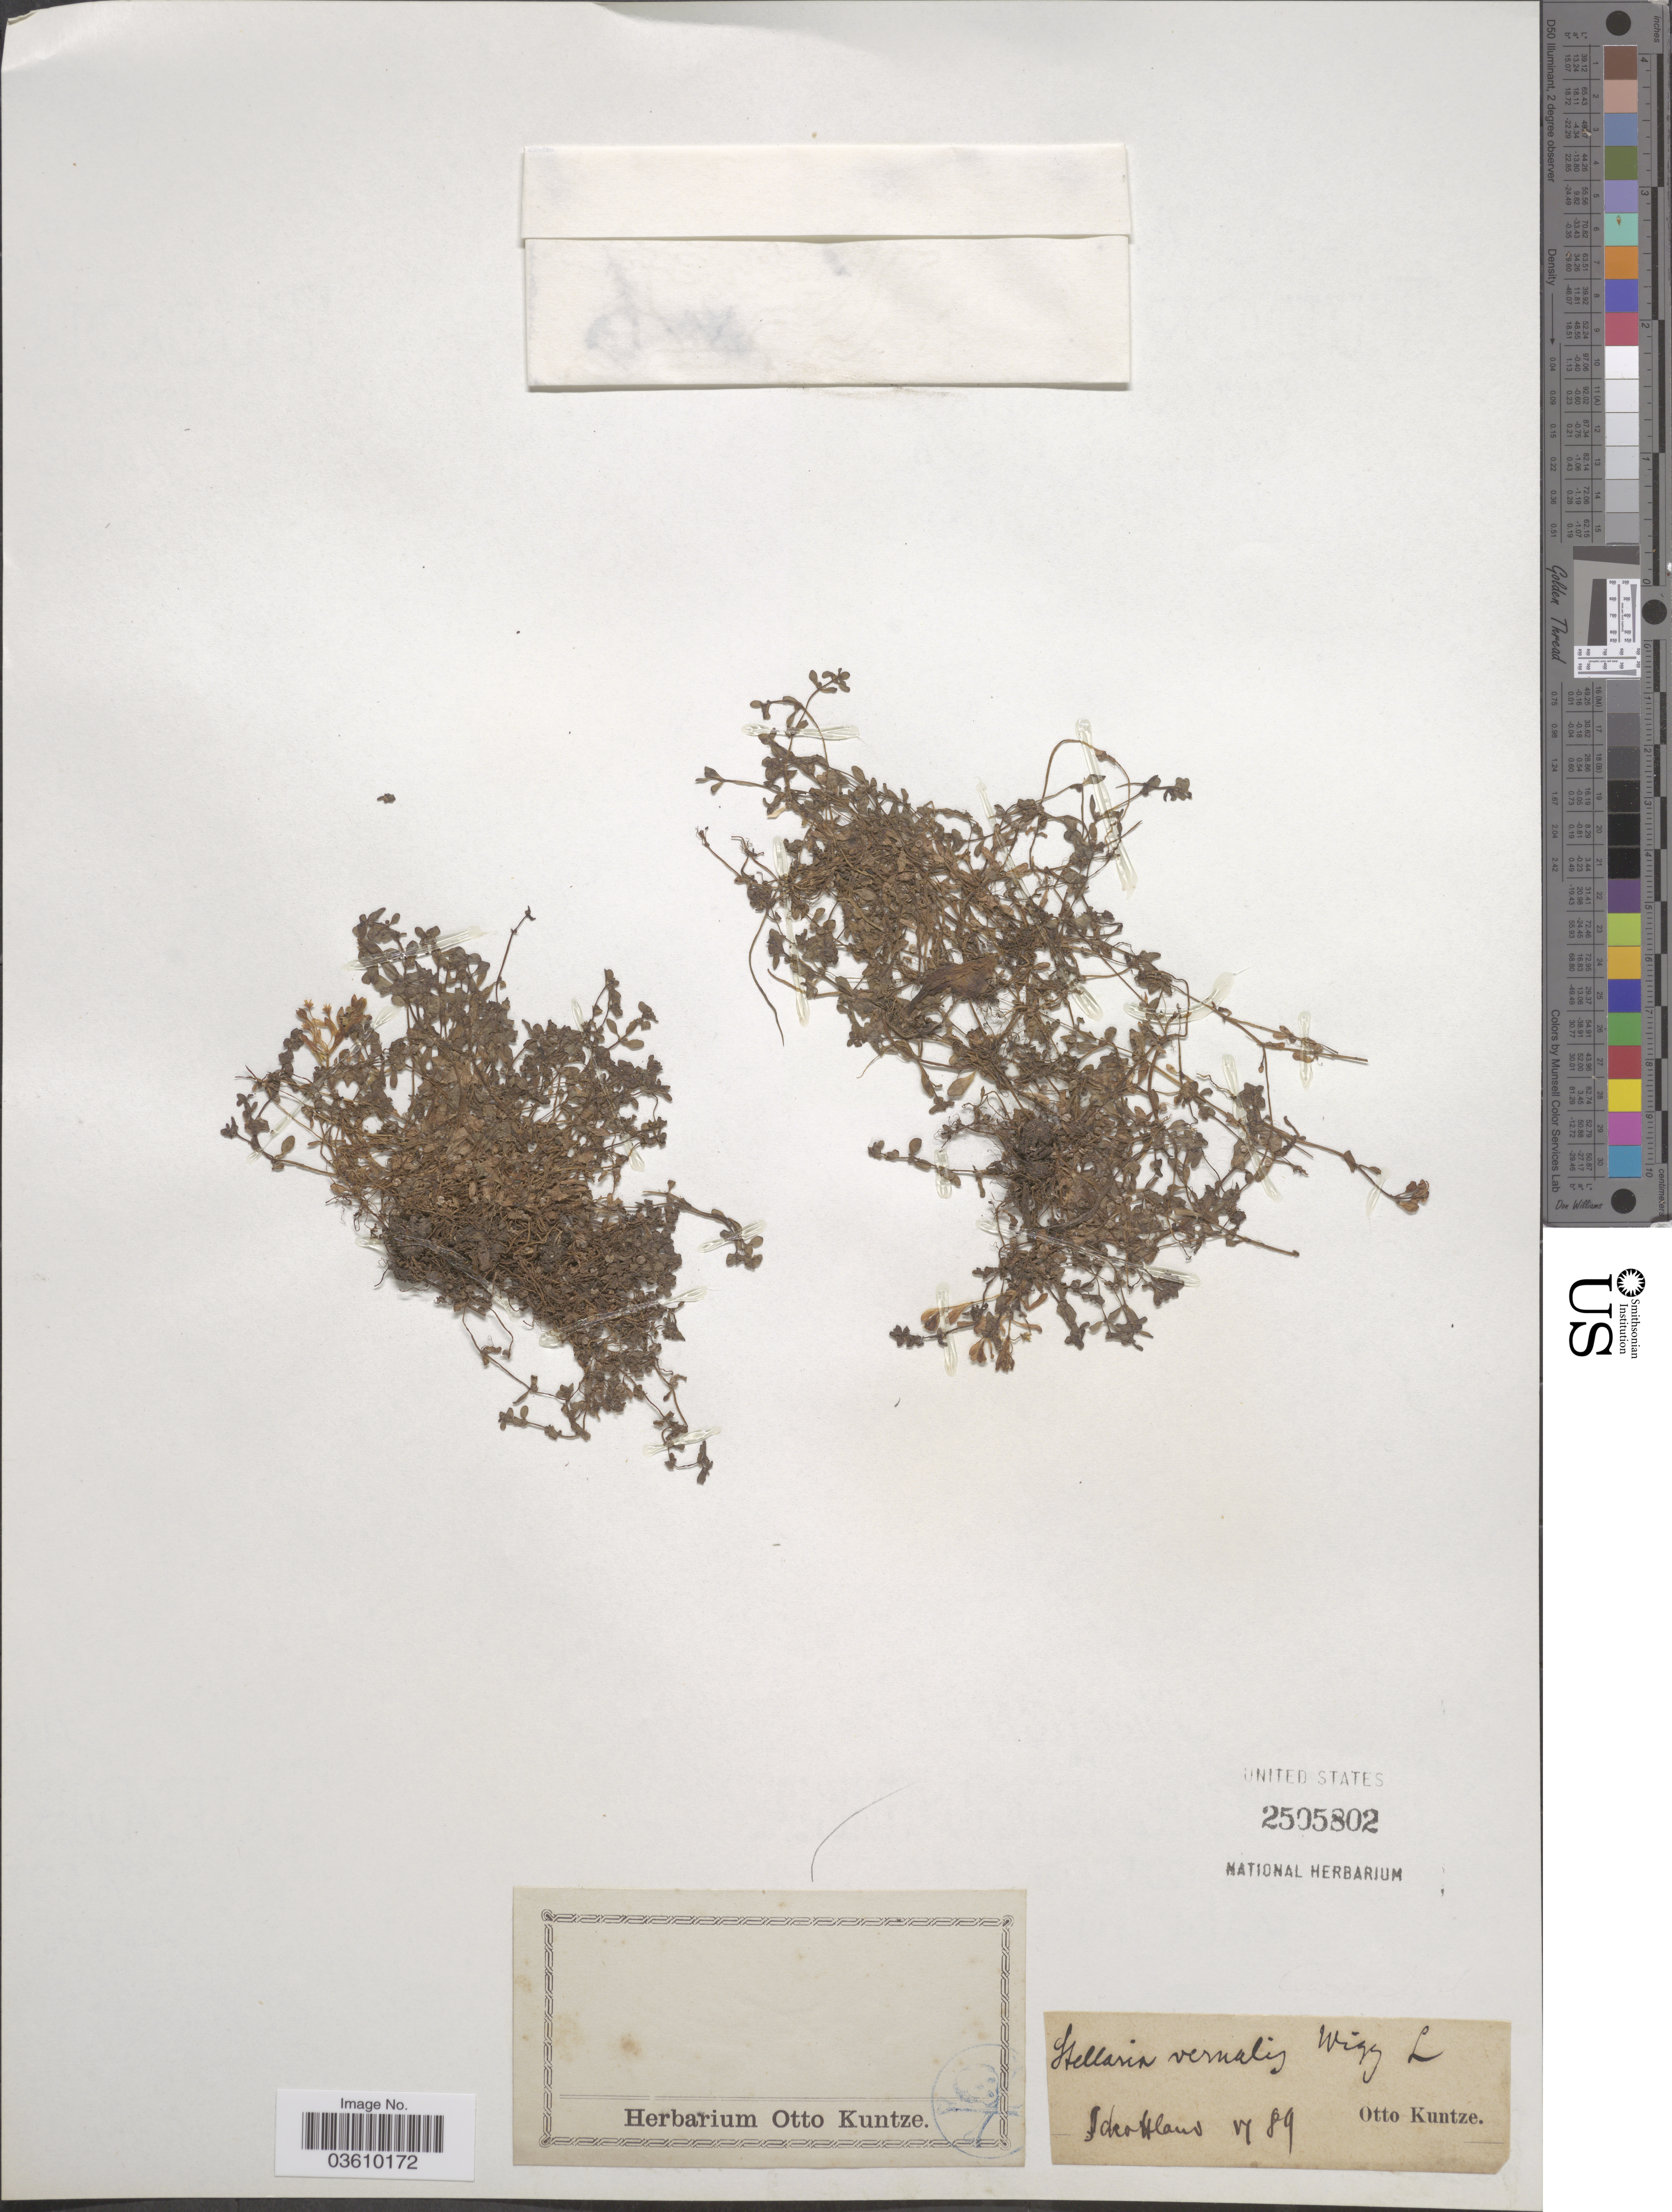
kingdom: Plantae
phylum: Tracheophyta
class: Magnoliopsida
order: Caryophyllales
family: Caryophyllaceae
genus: Stellaria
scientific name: Stellaria vernalis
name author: Raunk.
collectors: C.E.O. Kuntze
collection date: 1889-06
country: United Kingdom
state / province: Scotland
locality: Schottland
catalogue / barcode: US 2505802